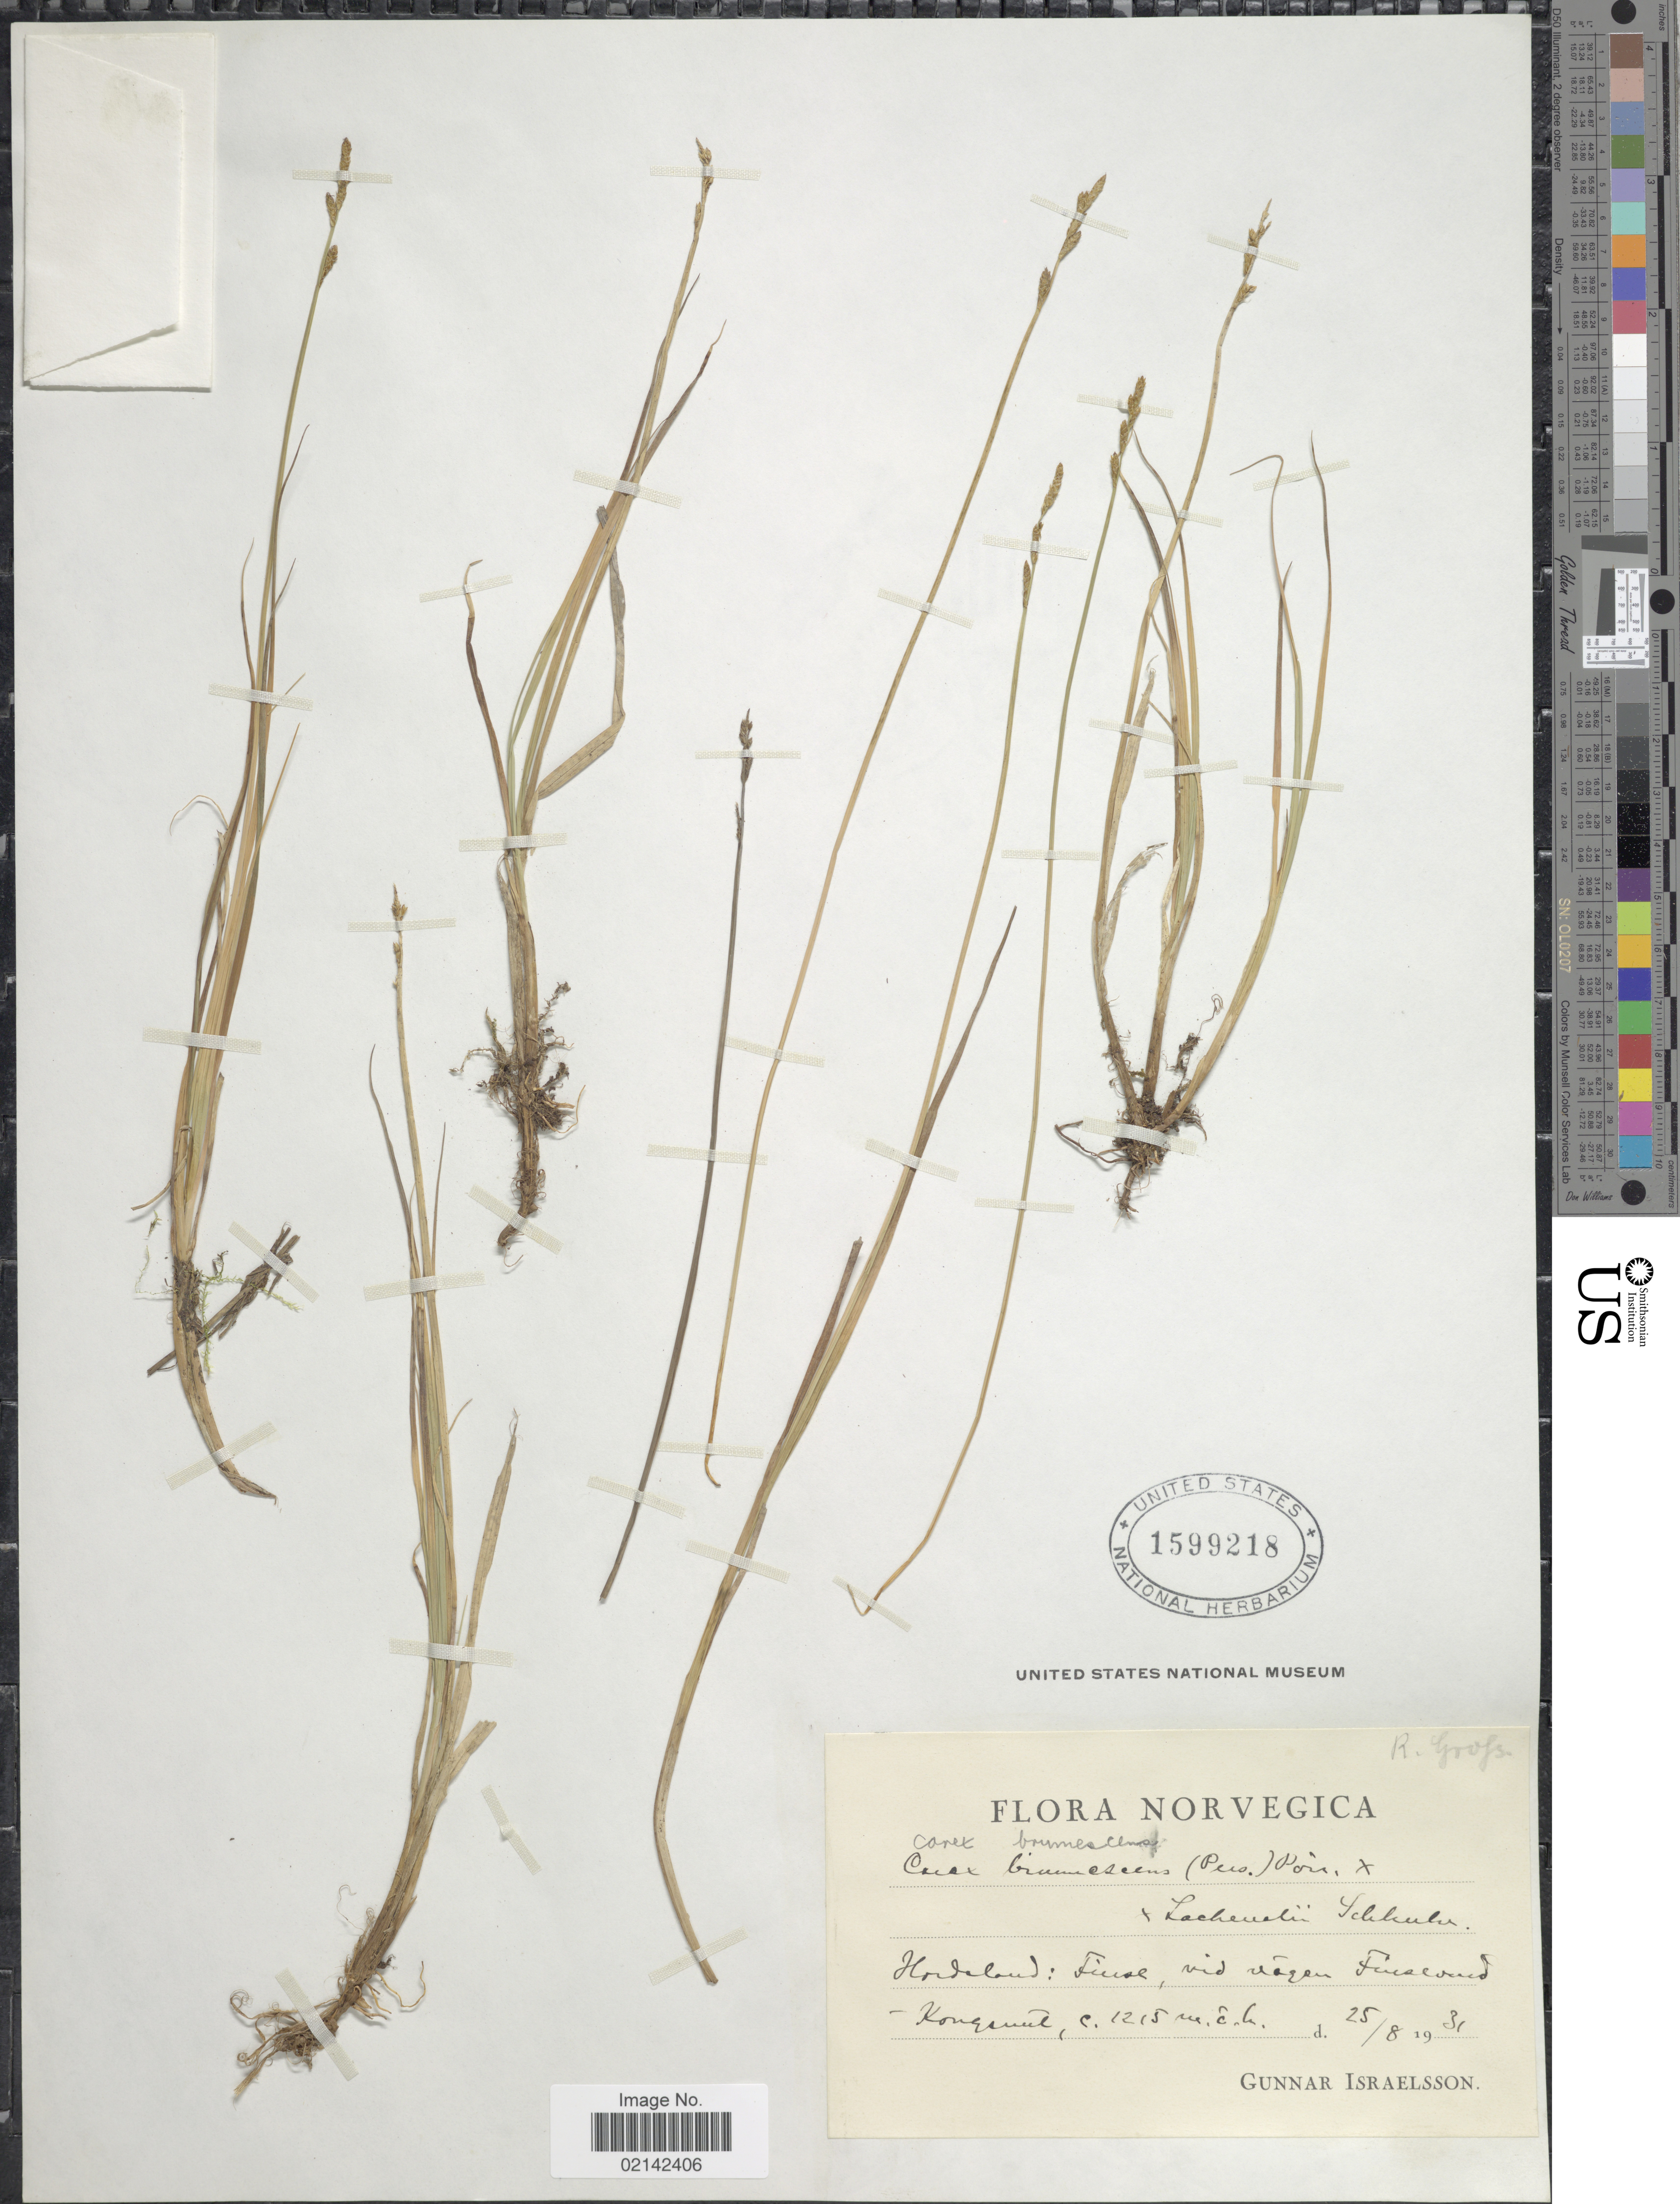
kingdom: Plantae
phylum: Tracheophyta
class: Liliopsida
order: Poales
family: Cyperaceae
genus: Carex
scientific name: Carex brunnescens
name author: (Pers.) Poir.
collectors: G. Israelsson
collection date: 1931-08-25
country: Norway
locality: Norvegica, Hordeland: Finse, vid dagen Fuseland, Kongsnut [interpreted]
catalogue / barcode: US 1599218